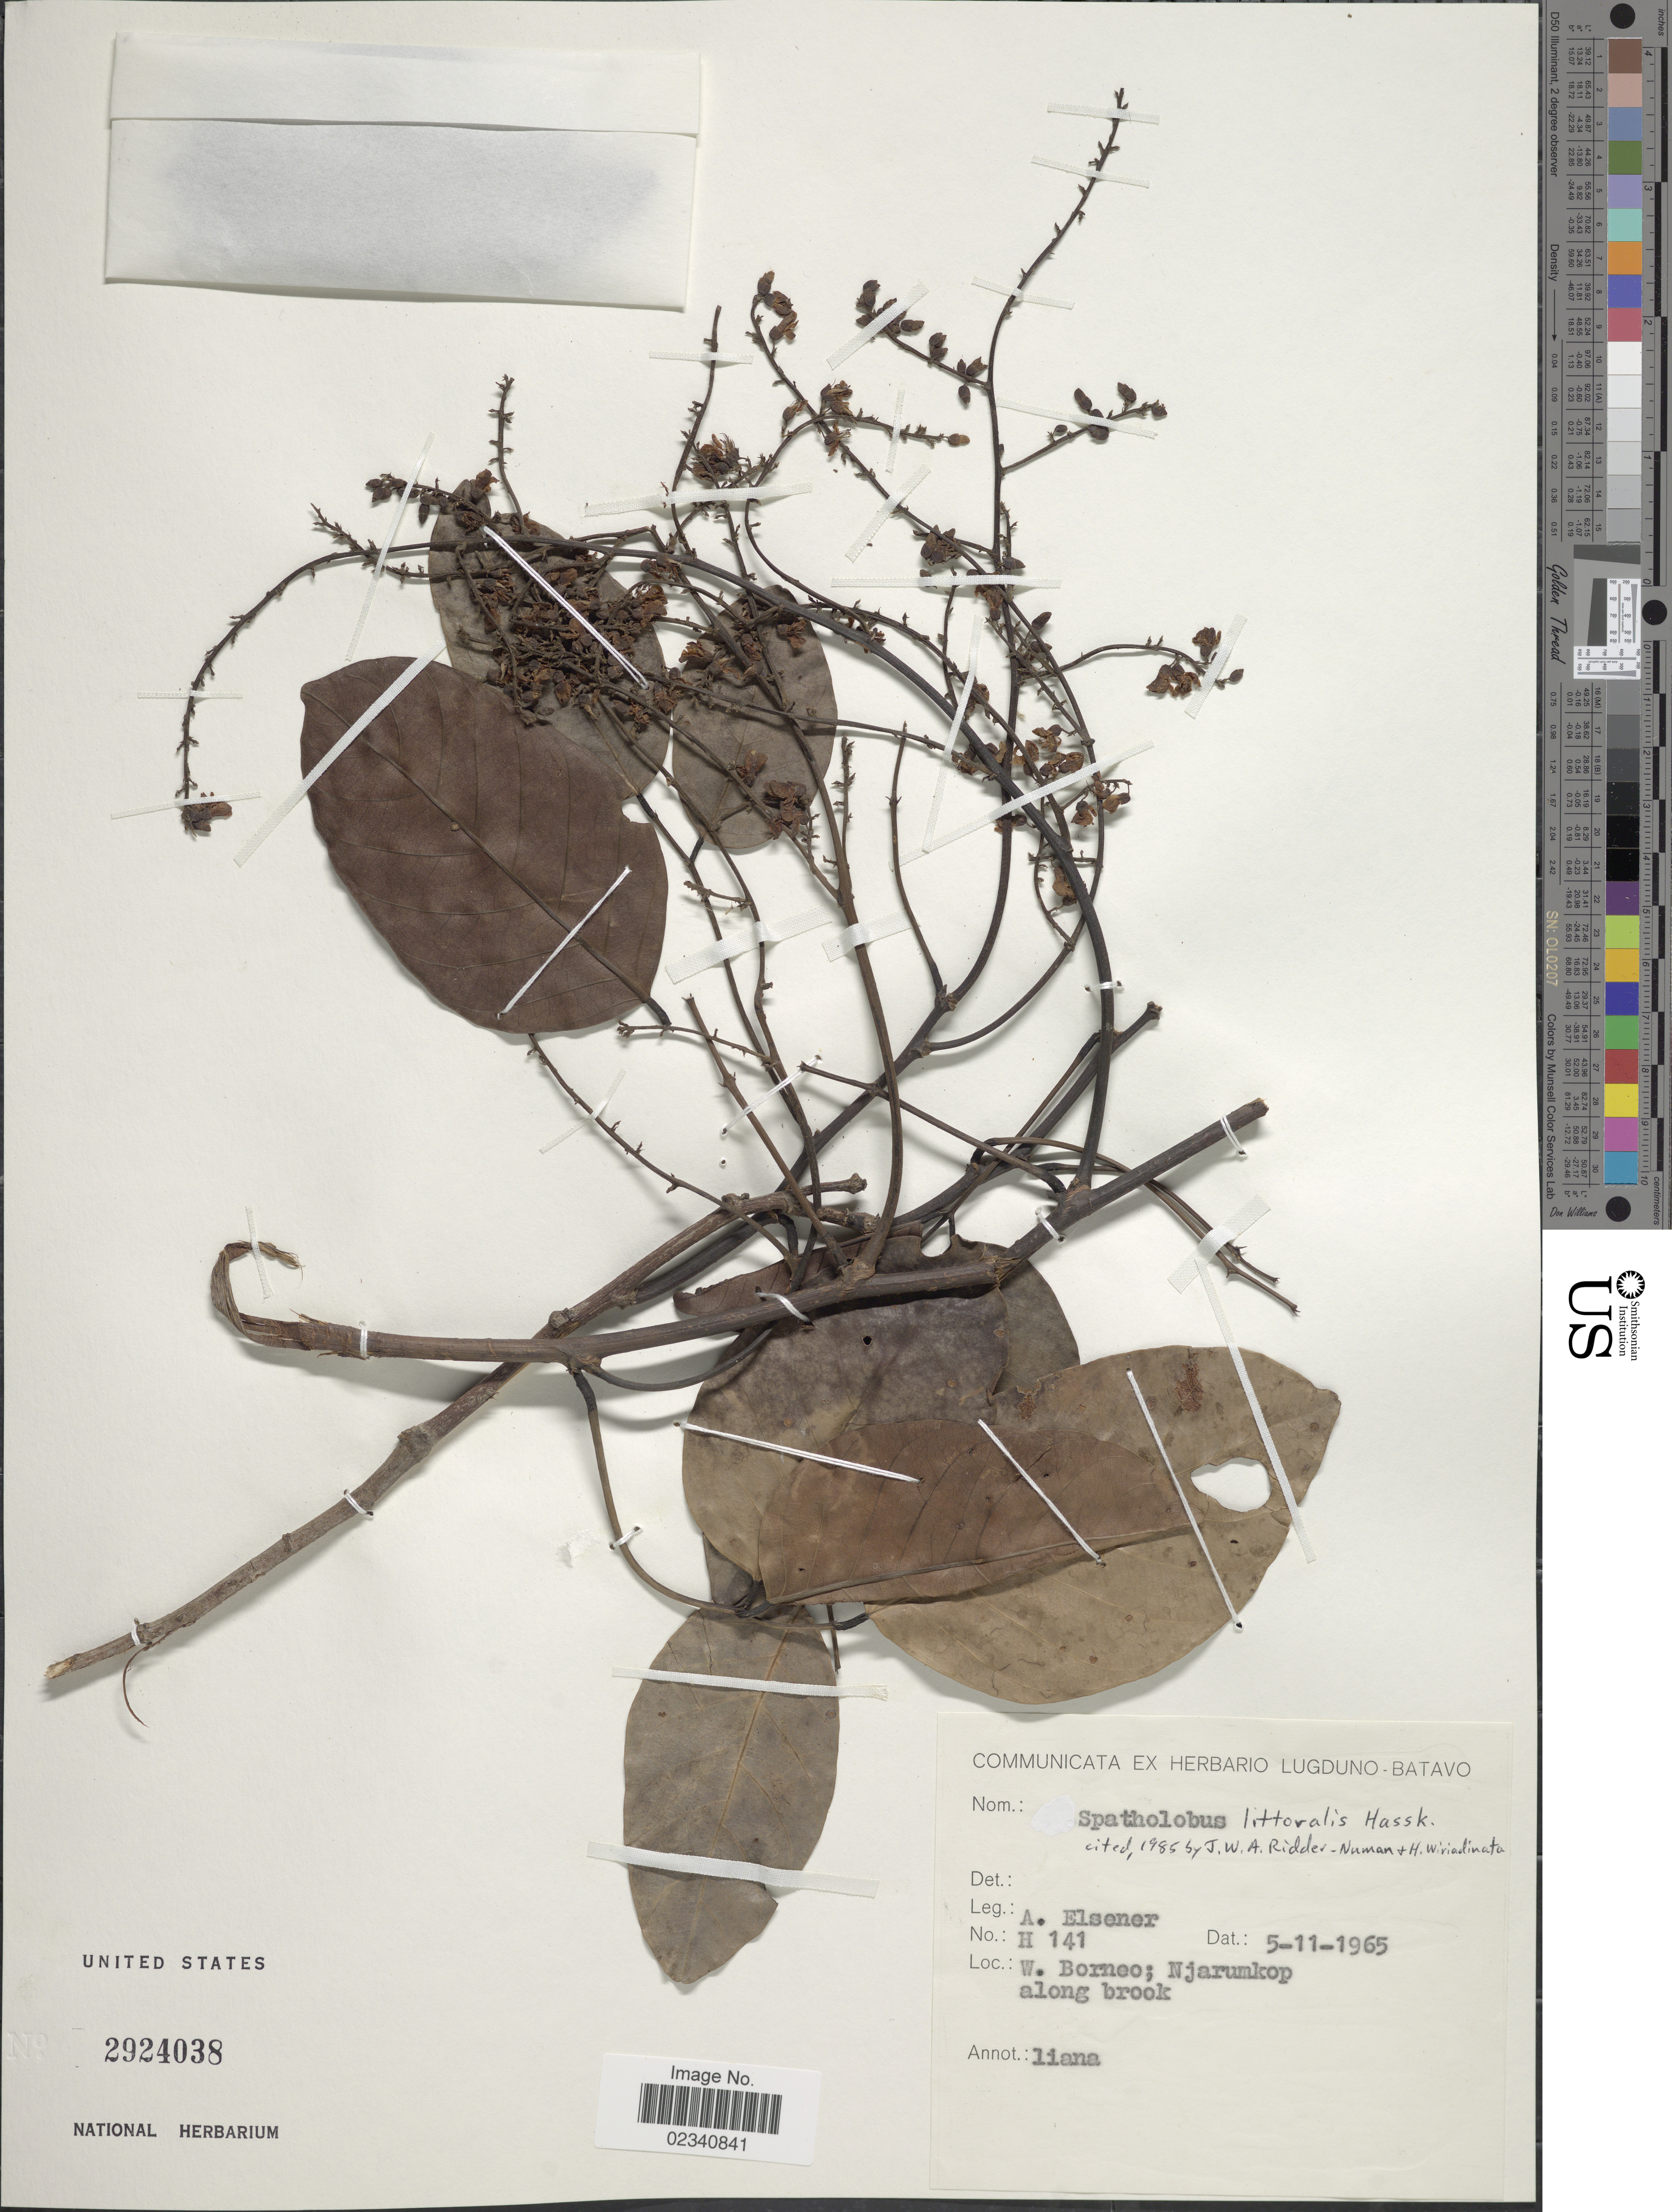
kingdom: Plantae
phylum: Tracheophyta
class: Magnoliopsida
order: Fabales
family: Fabaceae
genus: Spatholobus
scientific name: Spatholobus littoralis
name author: Hassk.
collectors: A. Elsener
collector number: H141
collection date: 1965-11-05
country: Indonesia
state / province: Kalimantan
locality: W. Borneo; Njarumkop along brook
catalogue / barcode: US 2924038